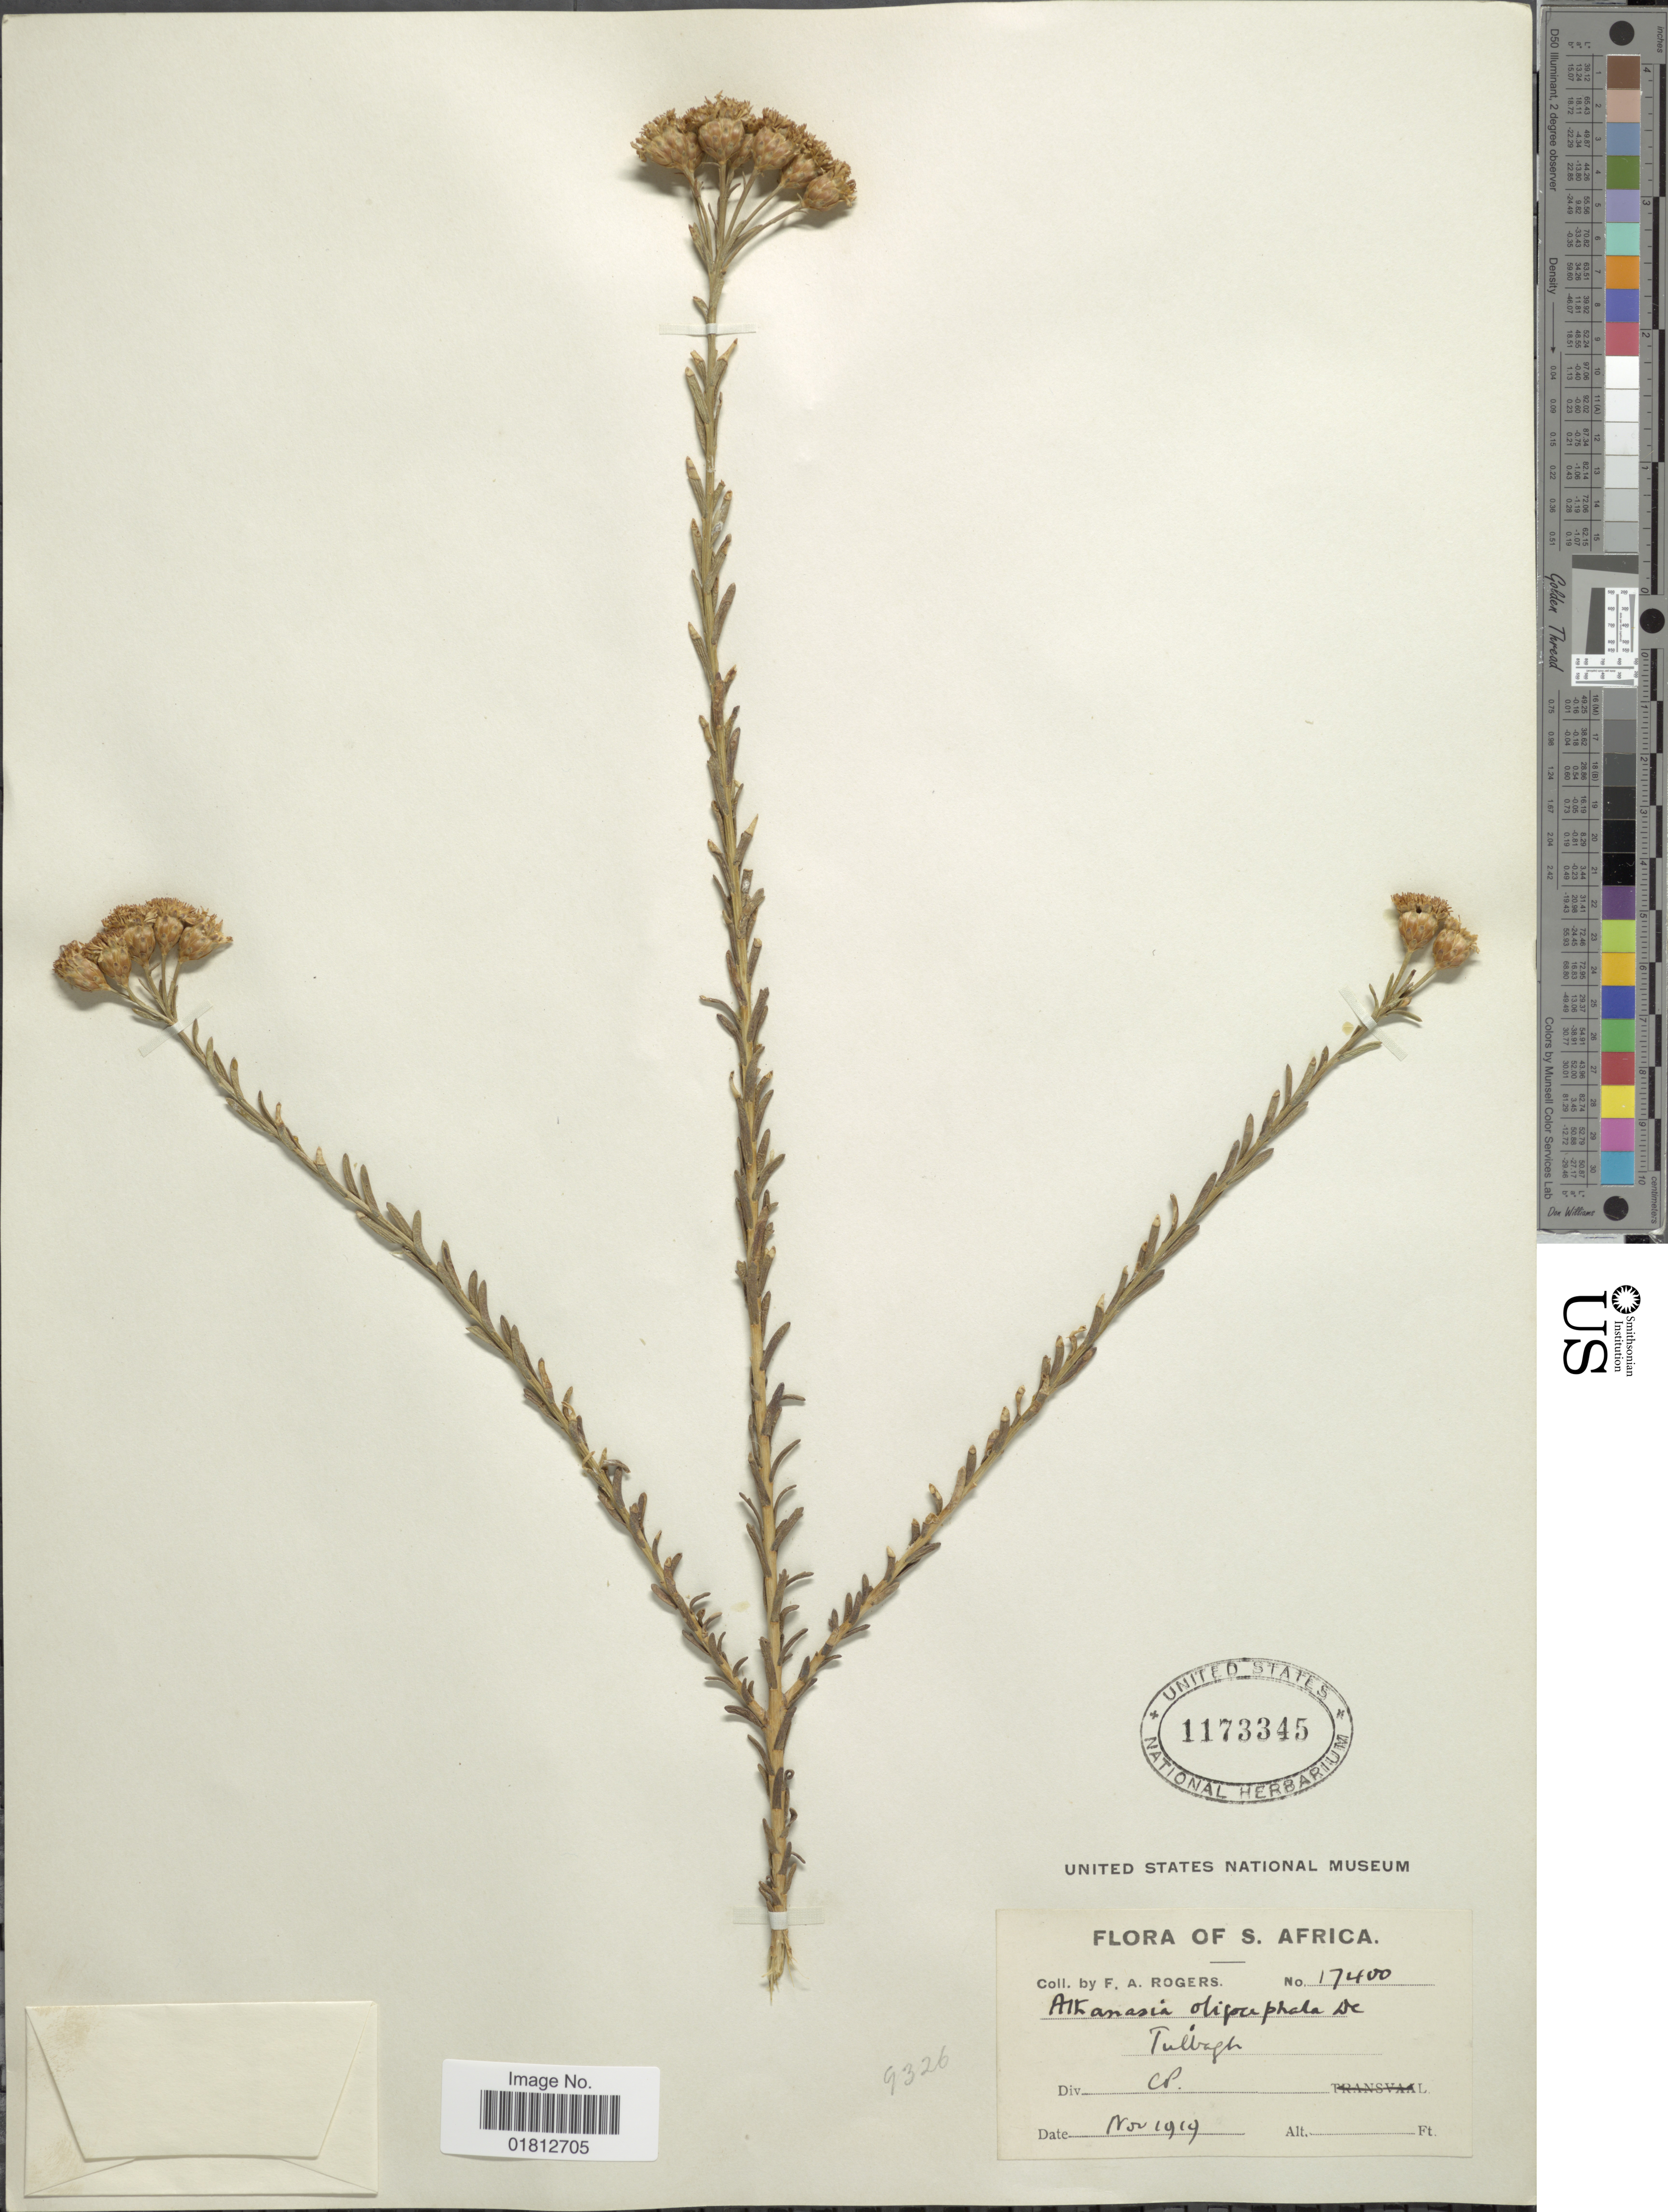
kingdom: Plantae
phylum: Tracheophyta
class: Magnoliopsida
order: Asterales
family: Asteraceae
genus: Athanasia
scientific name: Athanasia oligocephala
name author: (DC.) Harv.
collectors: F. A. Rogers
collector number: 17400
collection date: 1919-11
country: South Africa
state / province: Western Cape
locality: Tulbagh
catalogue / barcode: US 1173345